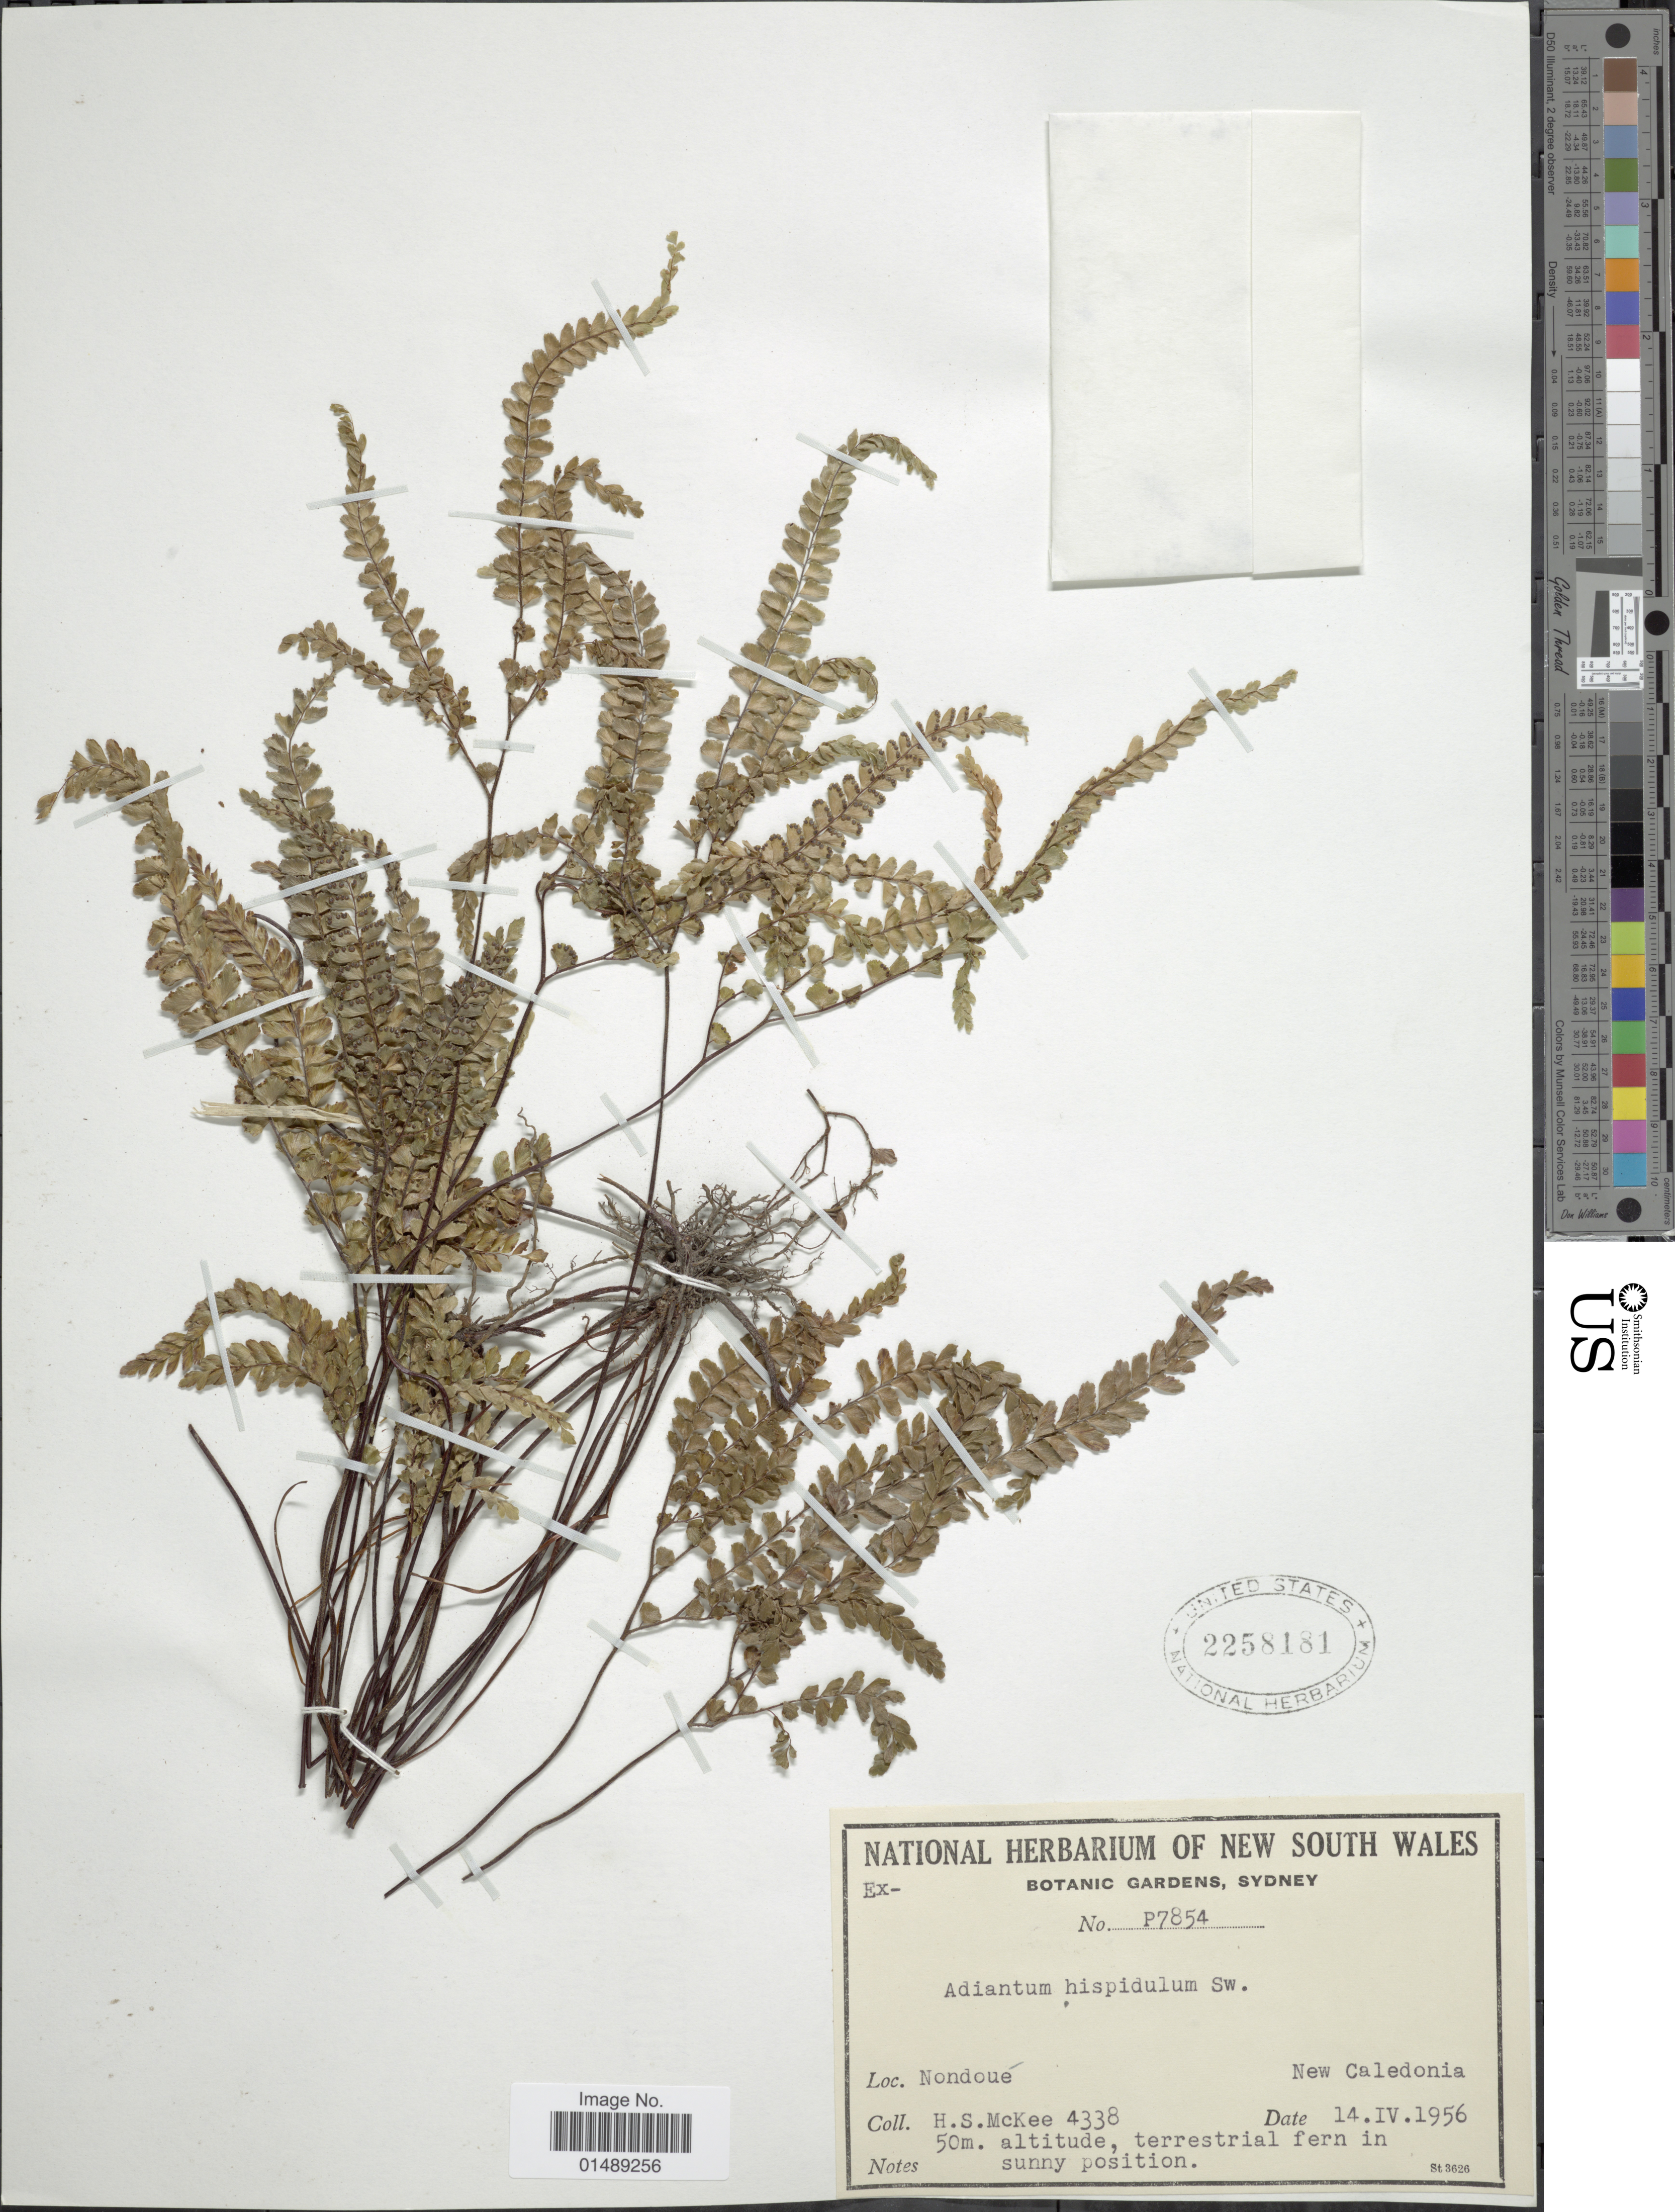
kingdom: Plantae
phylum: Tracheophyta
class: Polypodiopsida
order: Polypodiales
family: Pteridaceae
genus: Adiantum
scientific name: Adiantum hispidulum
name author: Sw.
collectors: H. S. McKee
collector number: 4338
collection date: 1956-04-14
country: New Caledonia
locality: Nondoue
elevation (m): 50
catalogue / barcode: US 2258181